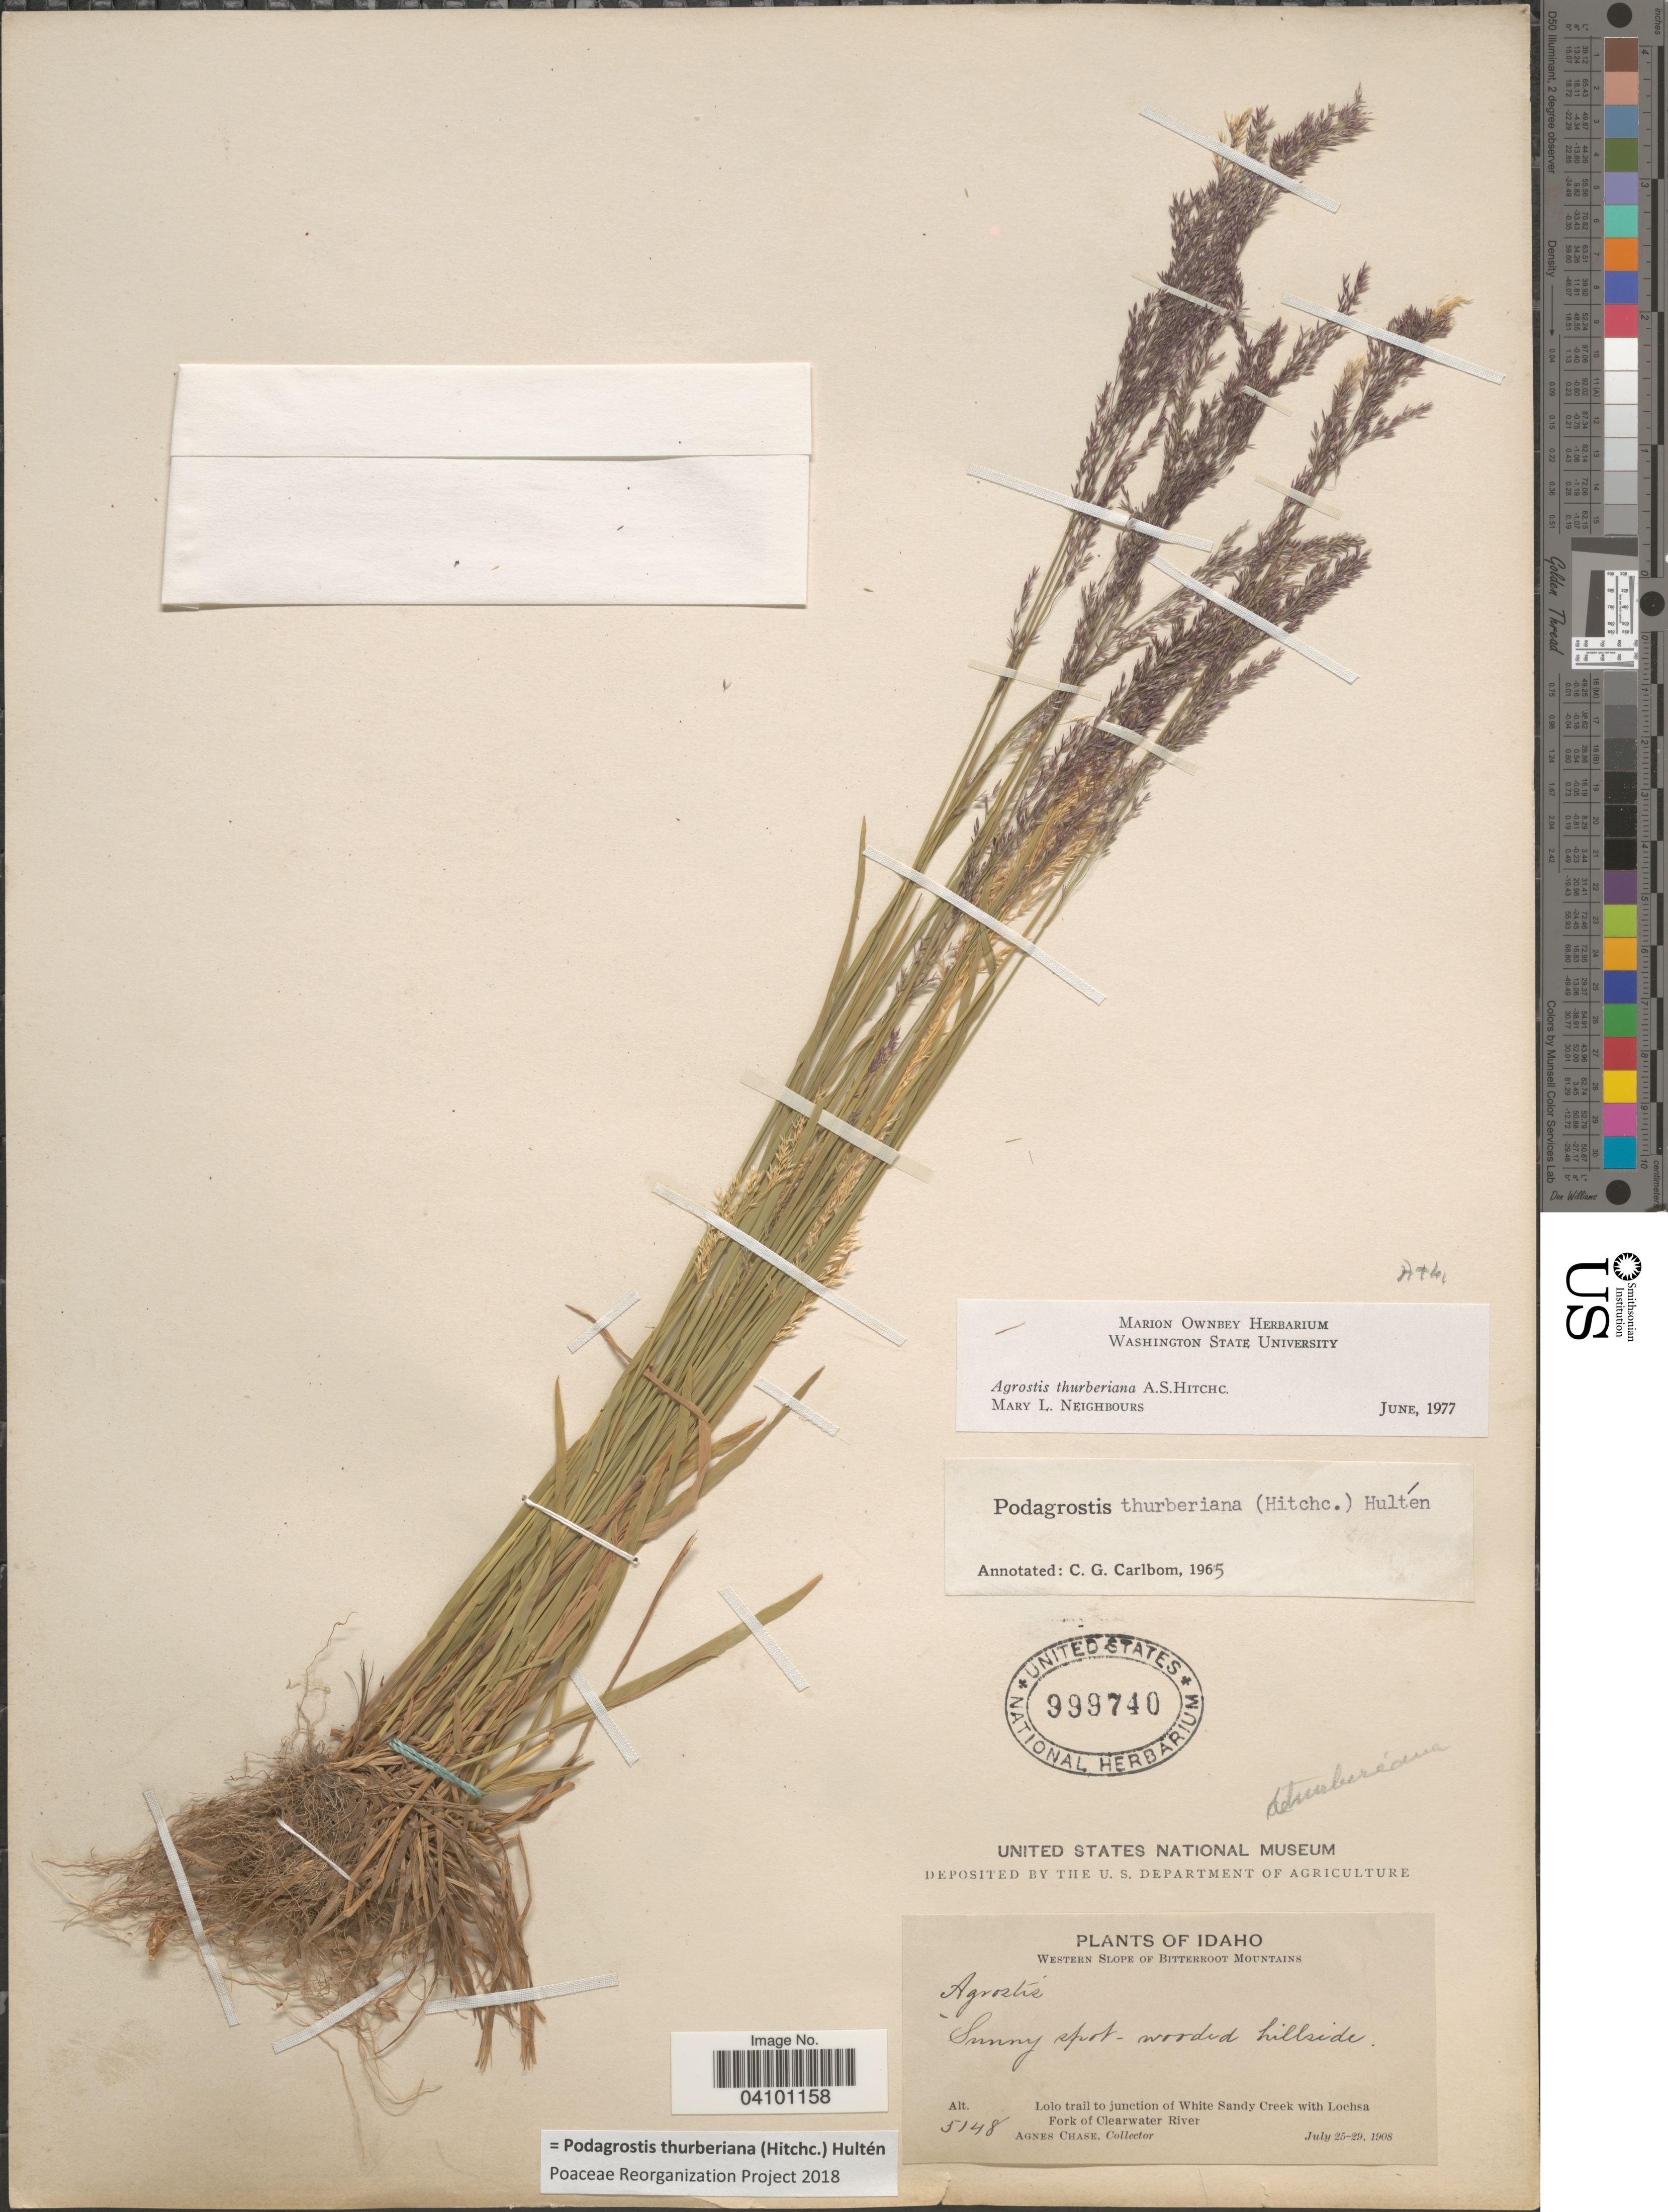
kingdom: Plantae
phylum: Tracheophyta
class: Liliopsida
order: Poales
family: Poaceae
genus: Podagrostis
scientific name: Podagrostis thurberiana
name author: Hitchc.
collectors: A. Chase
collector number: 5148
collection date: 1908-07-25/1908-07-29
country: United States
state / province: Idaho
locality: Western Slope of Bitterroot Mountains. Sunny spot- wooded hillside. Lolo trail to junction of White Sandy Creek with Lochsa Fork of Clearwater River.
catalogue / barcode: US 999740